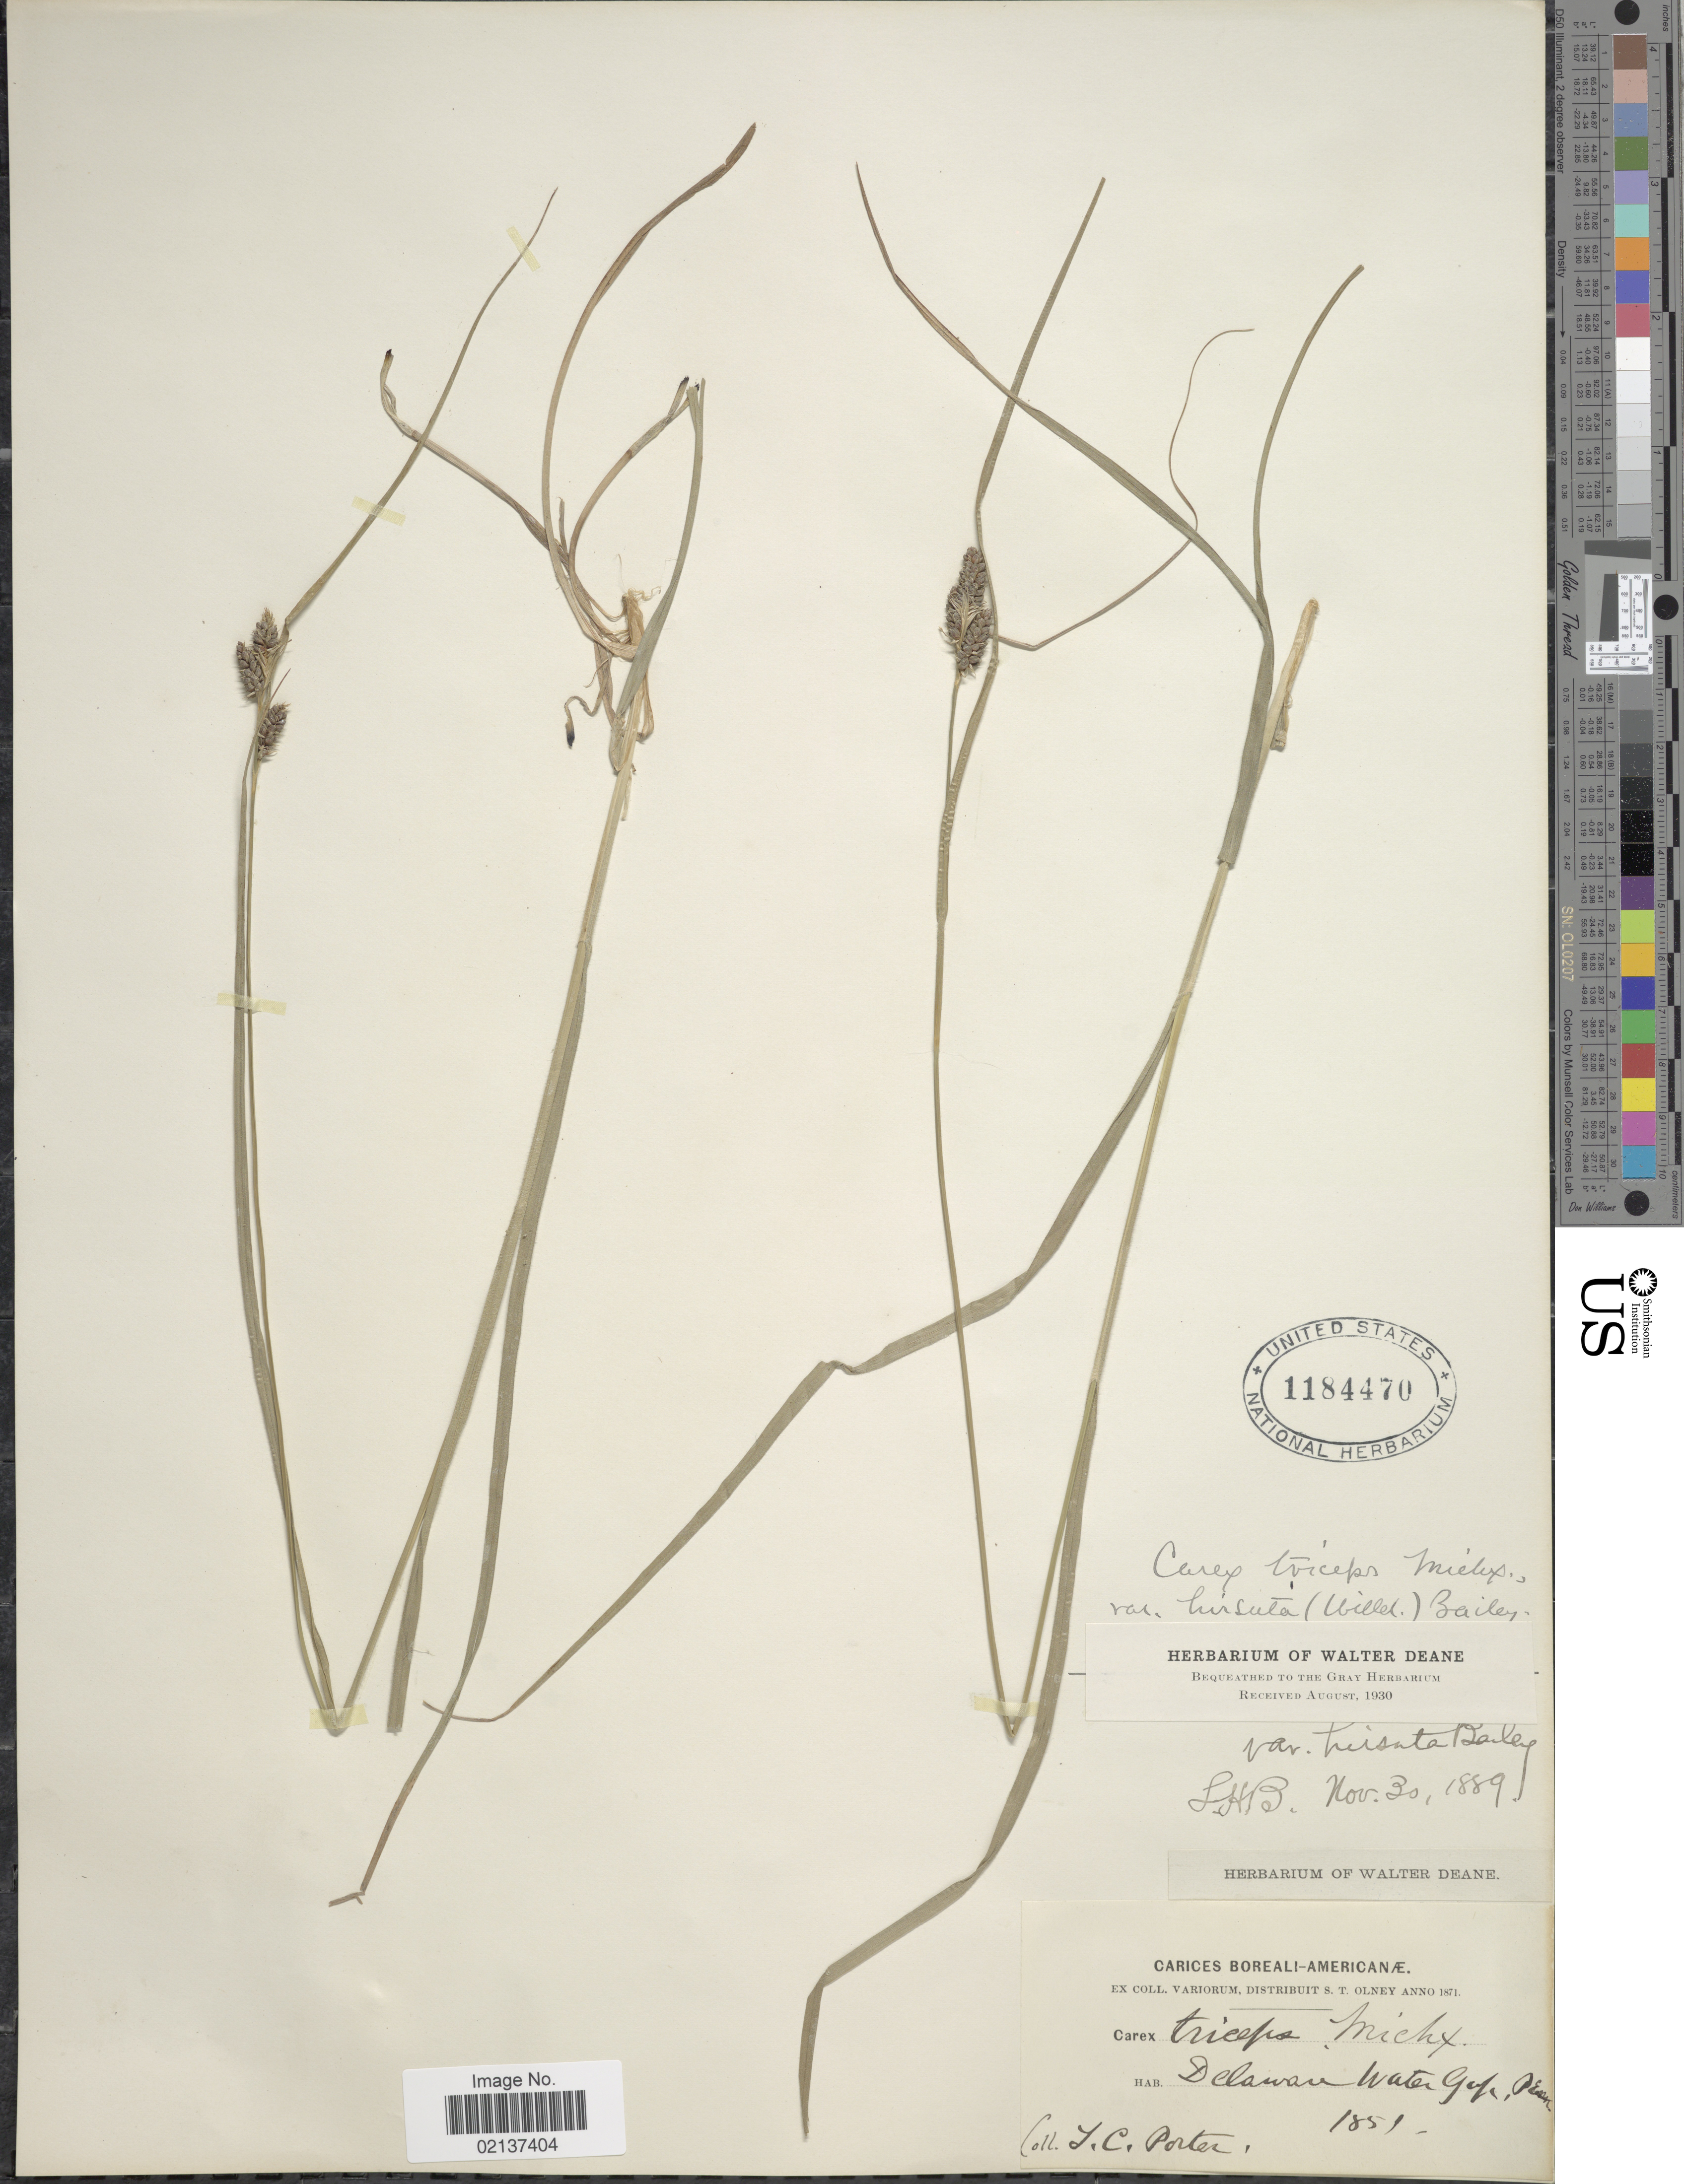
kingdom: Plantae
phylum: Tracheophyta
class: Liliopsida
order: Poales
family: Cyperaceae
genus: Carex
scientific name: Carex hirsutella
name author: Mack.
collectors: T. Porter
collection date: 1851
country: United States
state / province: Pennsylvania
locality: Delaware Water Gap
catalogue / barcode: US 1184470